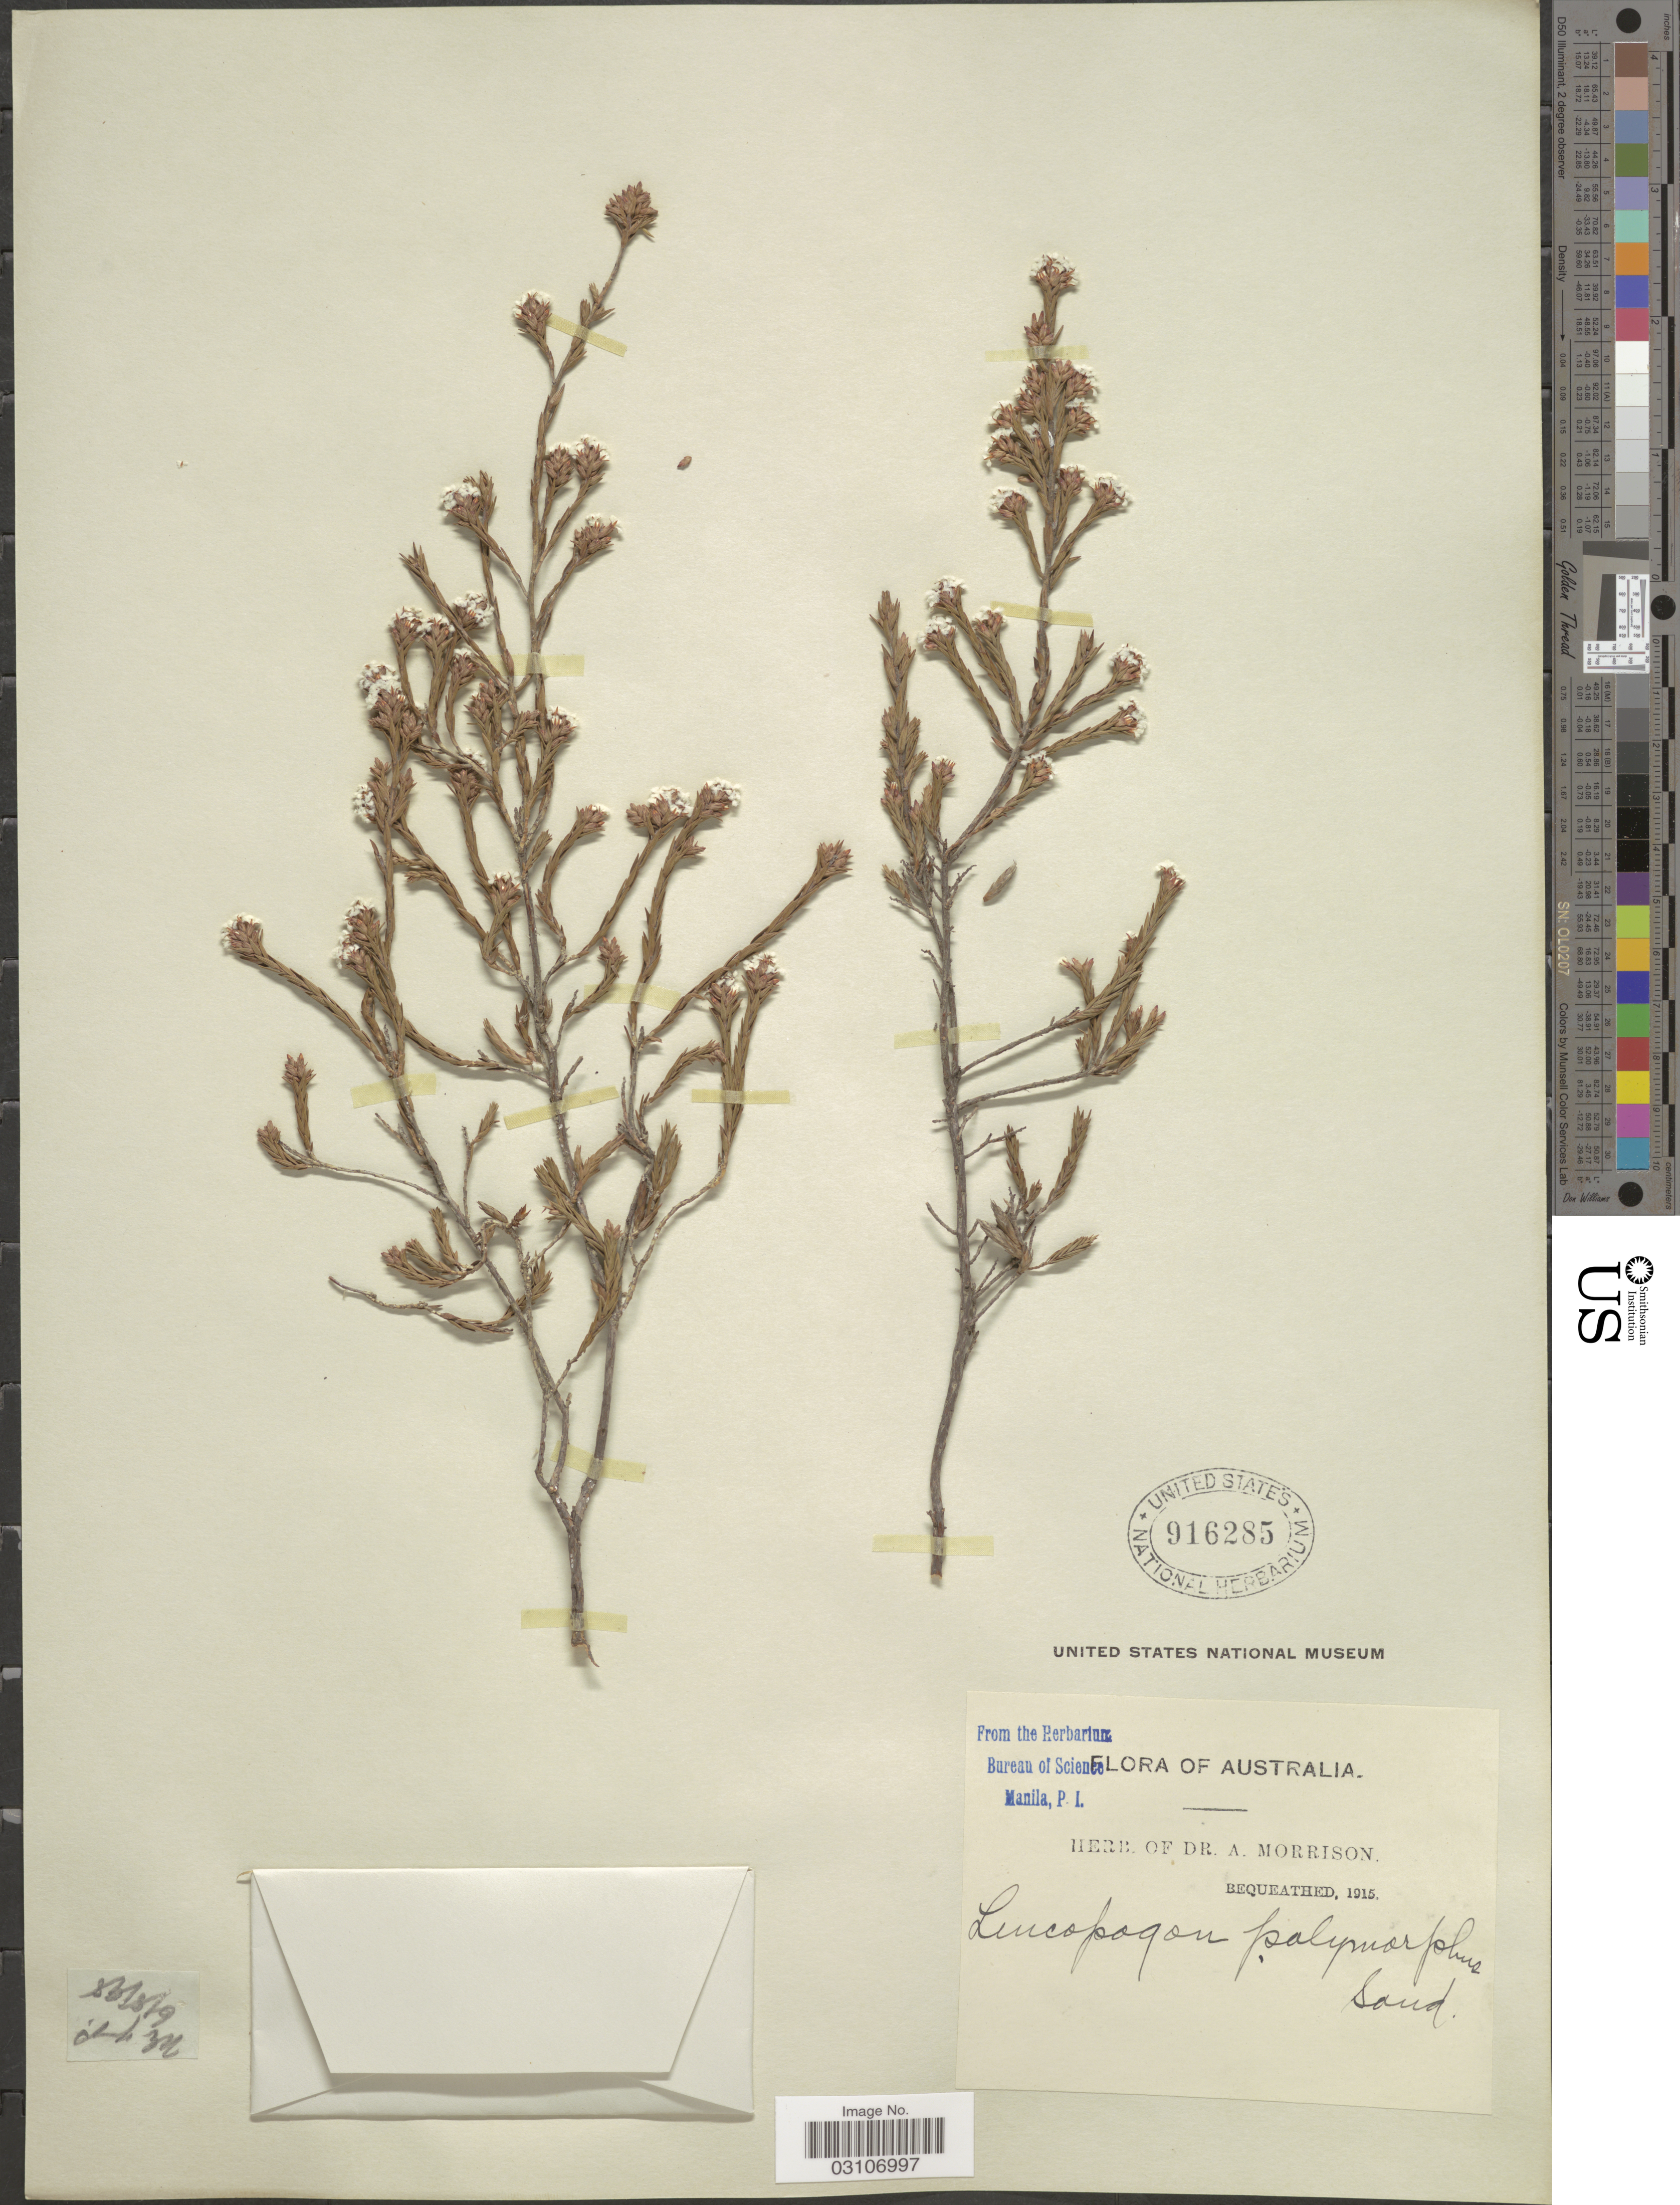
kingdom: Plantae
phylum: Tracheophyta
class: Magnoliopsida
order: Ericales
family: Ericaceae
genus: Leucopogon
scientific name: Leucopogon polymorphus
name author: Sond.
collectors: ex herb. Dr. A. Morrison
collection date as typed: Transcribed d/m/y: 30/8/9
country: Australia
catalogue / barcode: US 916285